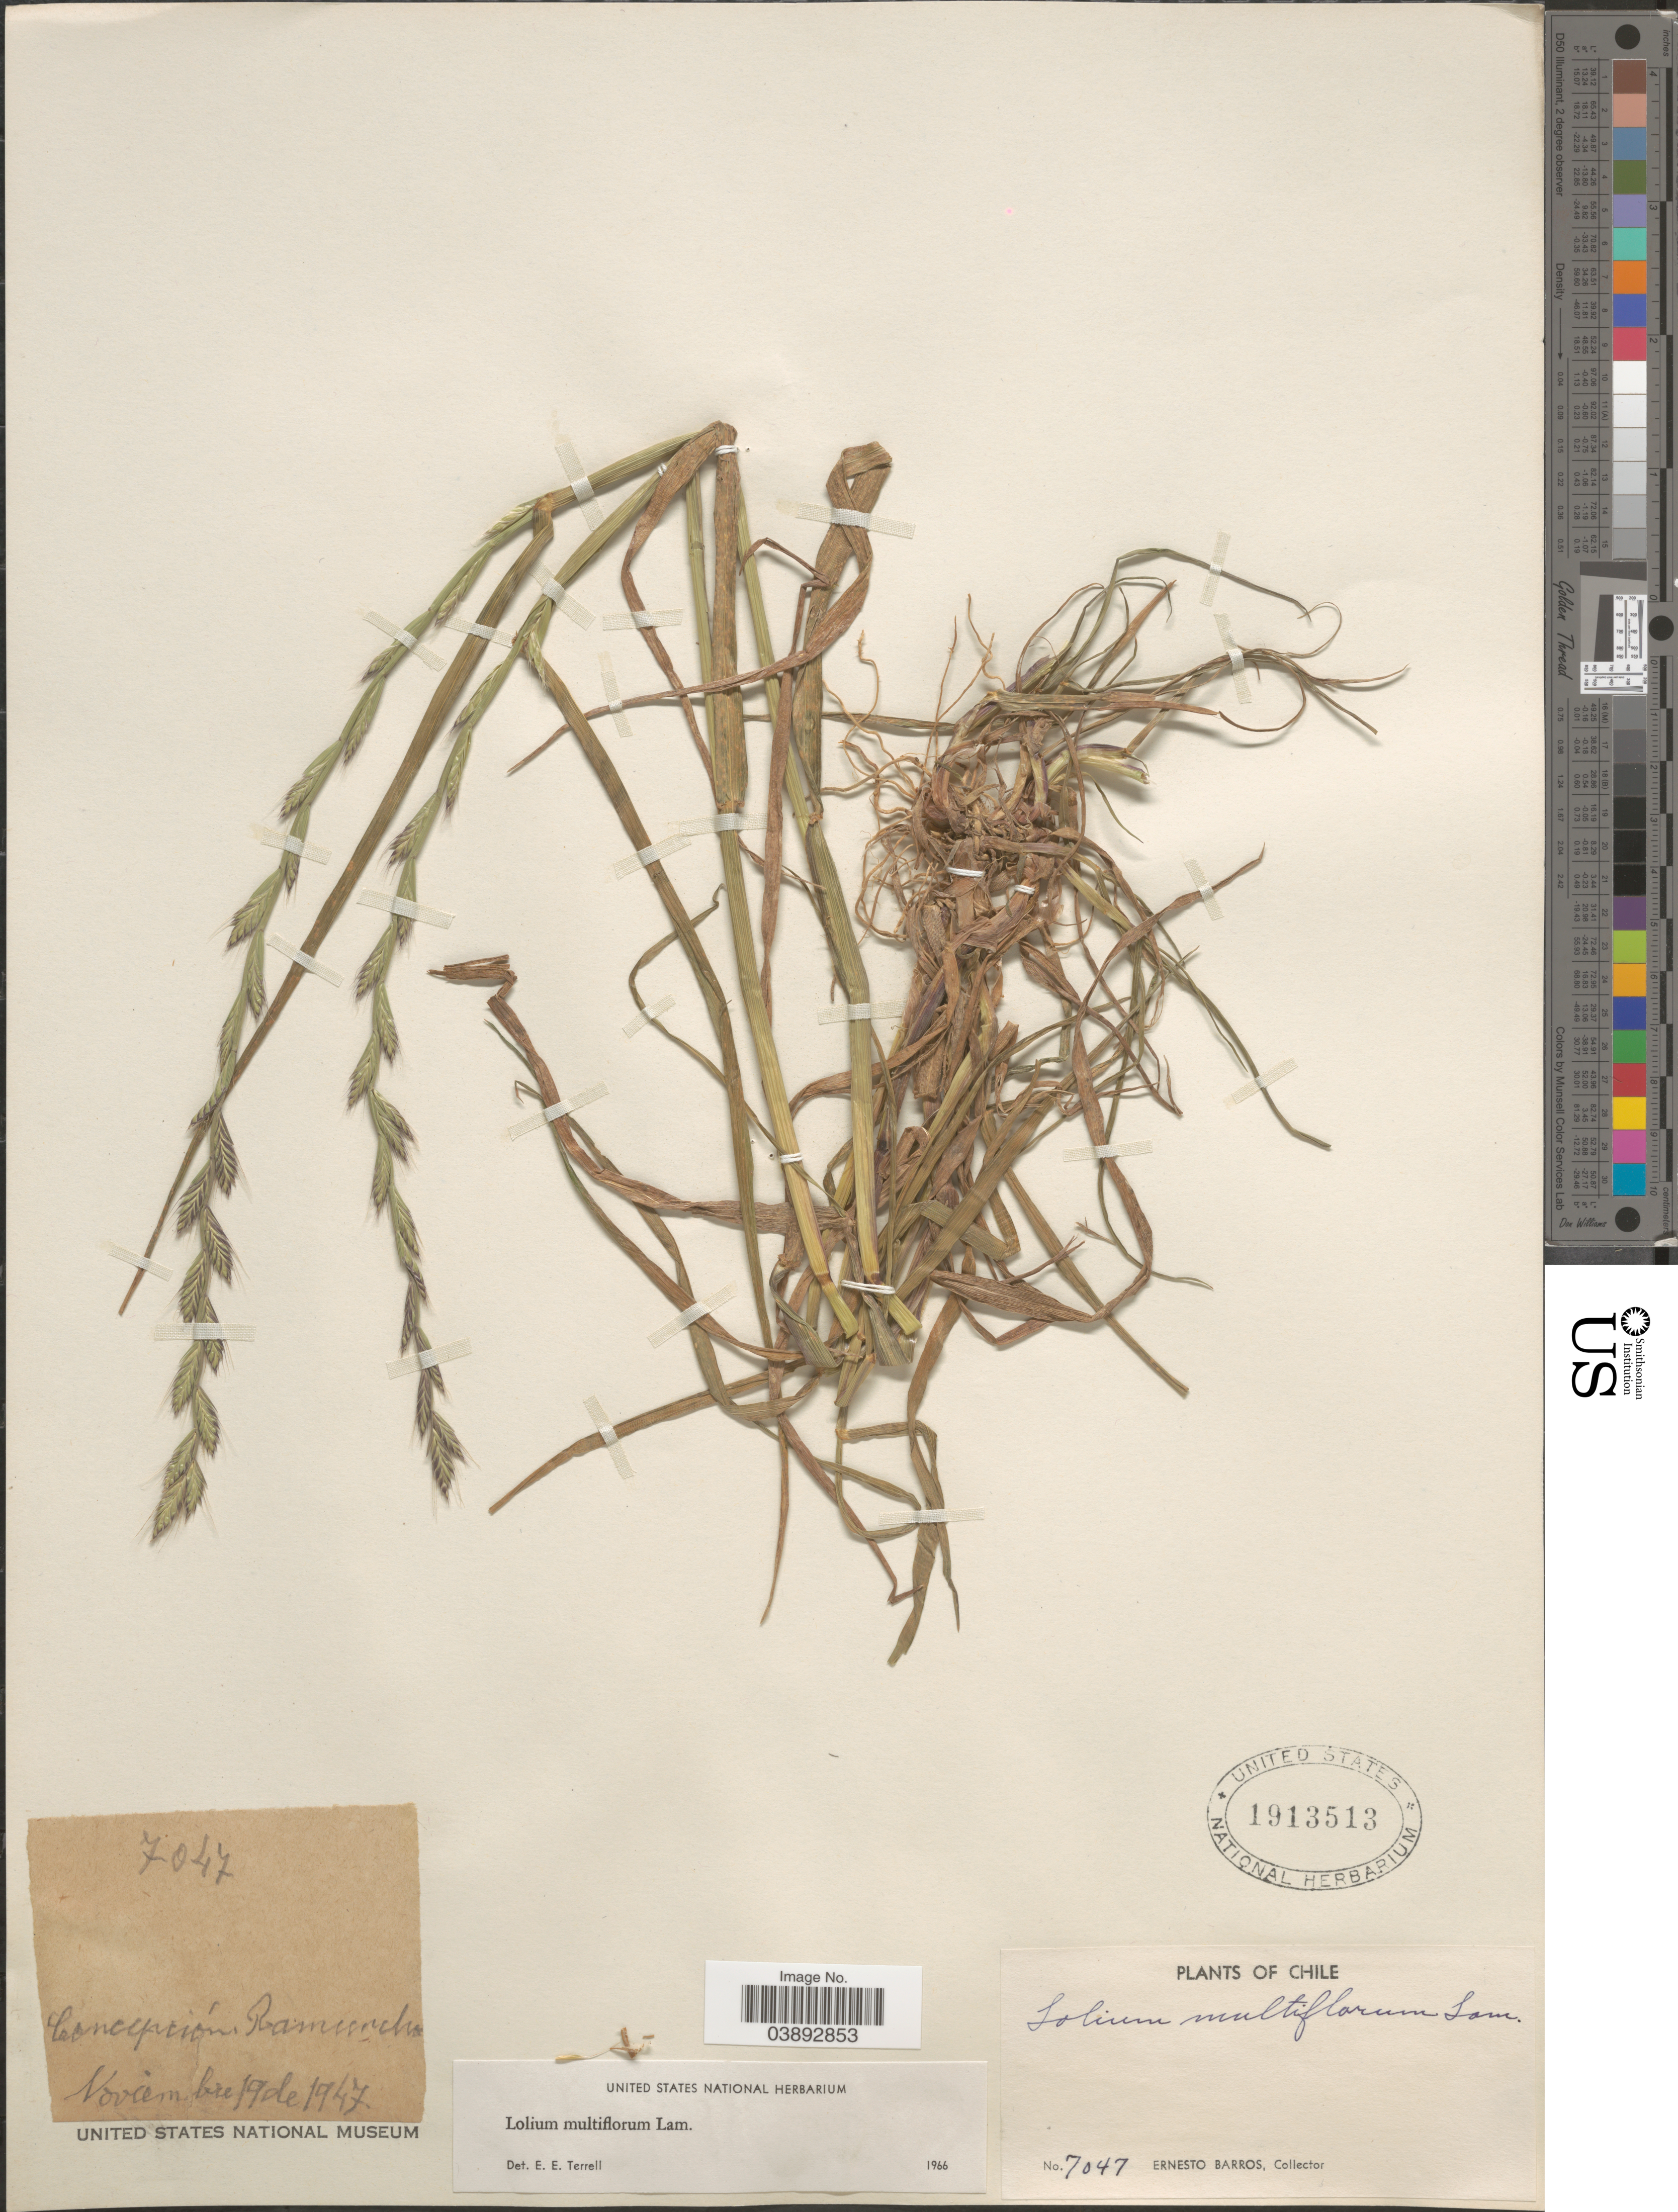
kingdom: Plantae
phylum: Tracheophyta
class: Liliopsida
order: Poales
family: Poaceae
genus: Lolium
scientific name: Lolium multiflorum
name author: Lam.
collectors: E. Barros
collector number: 7047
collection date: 1947-11-19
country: Chile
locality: Concepción. Ramuncho.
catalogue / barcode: US 1913513